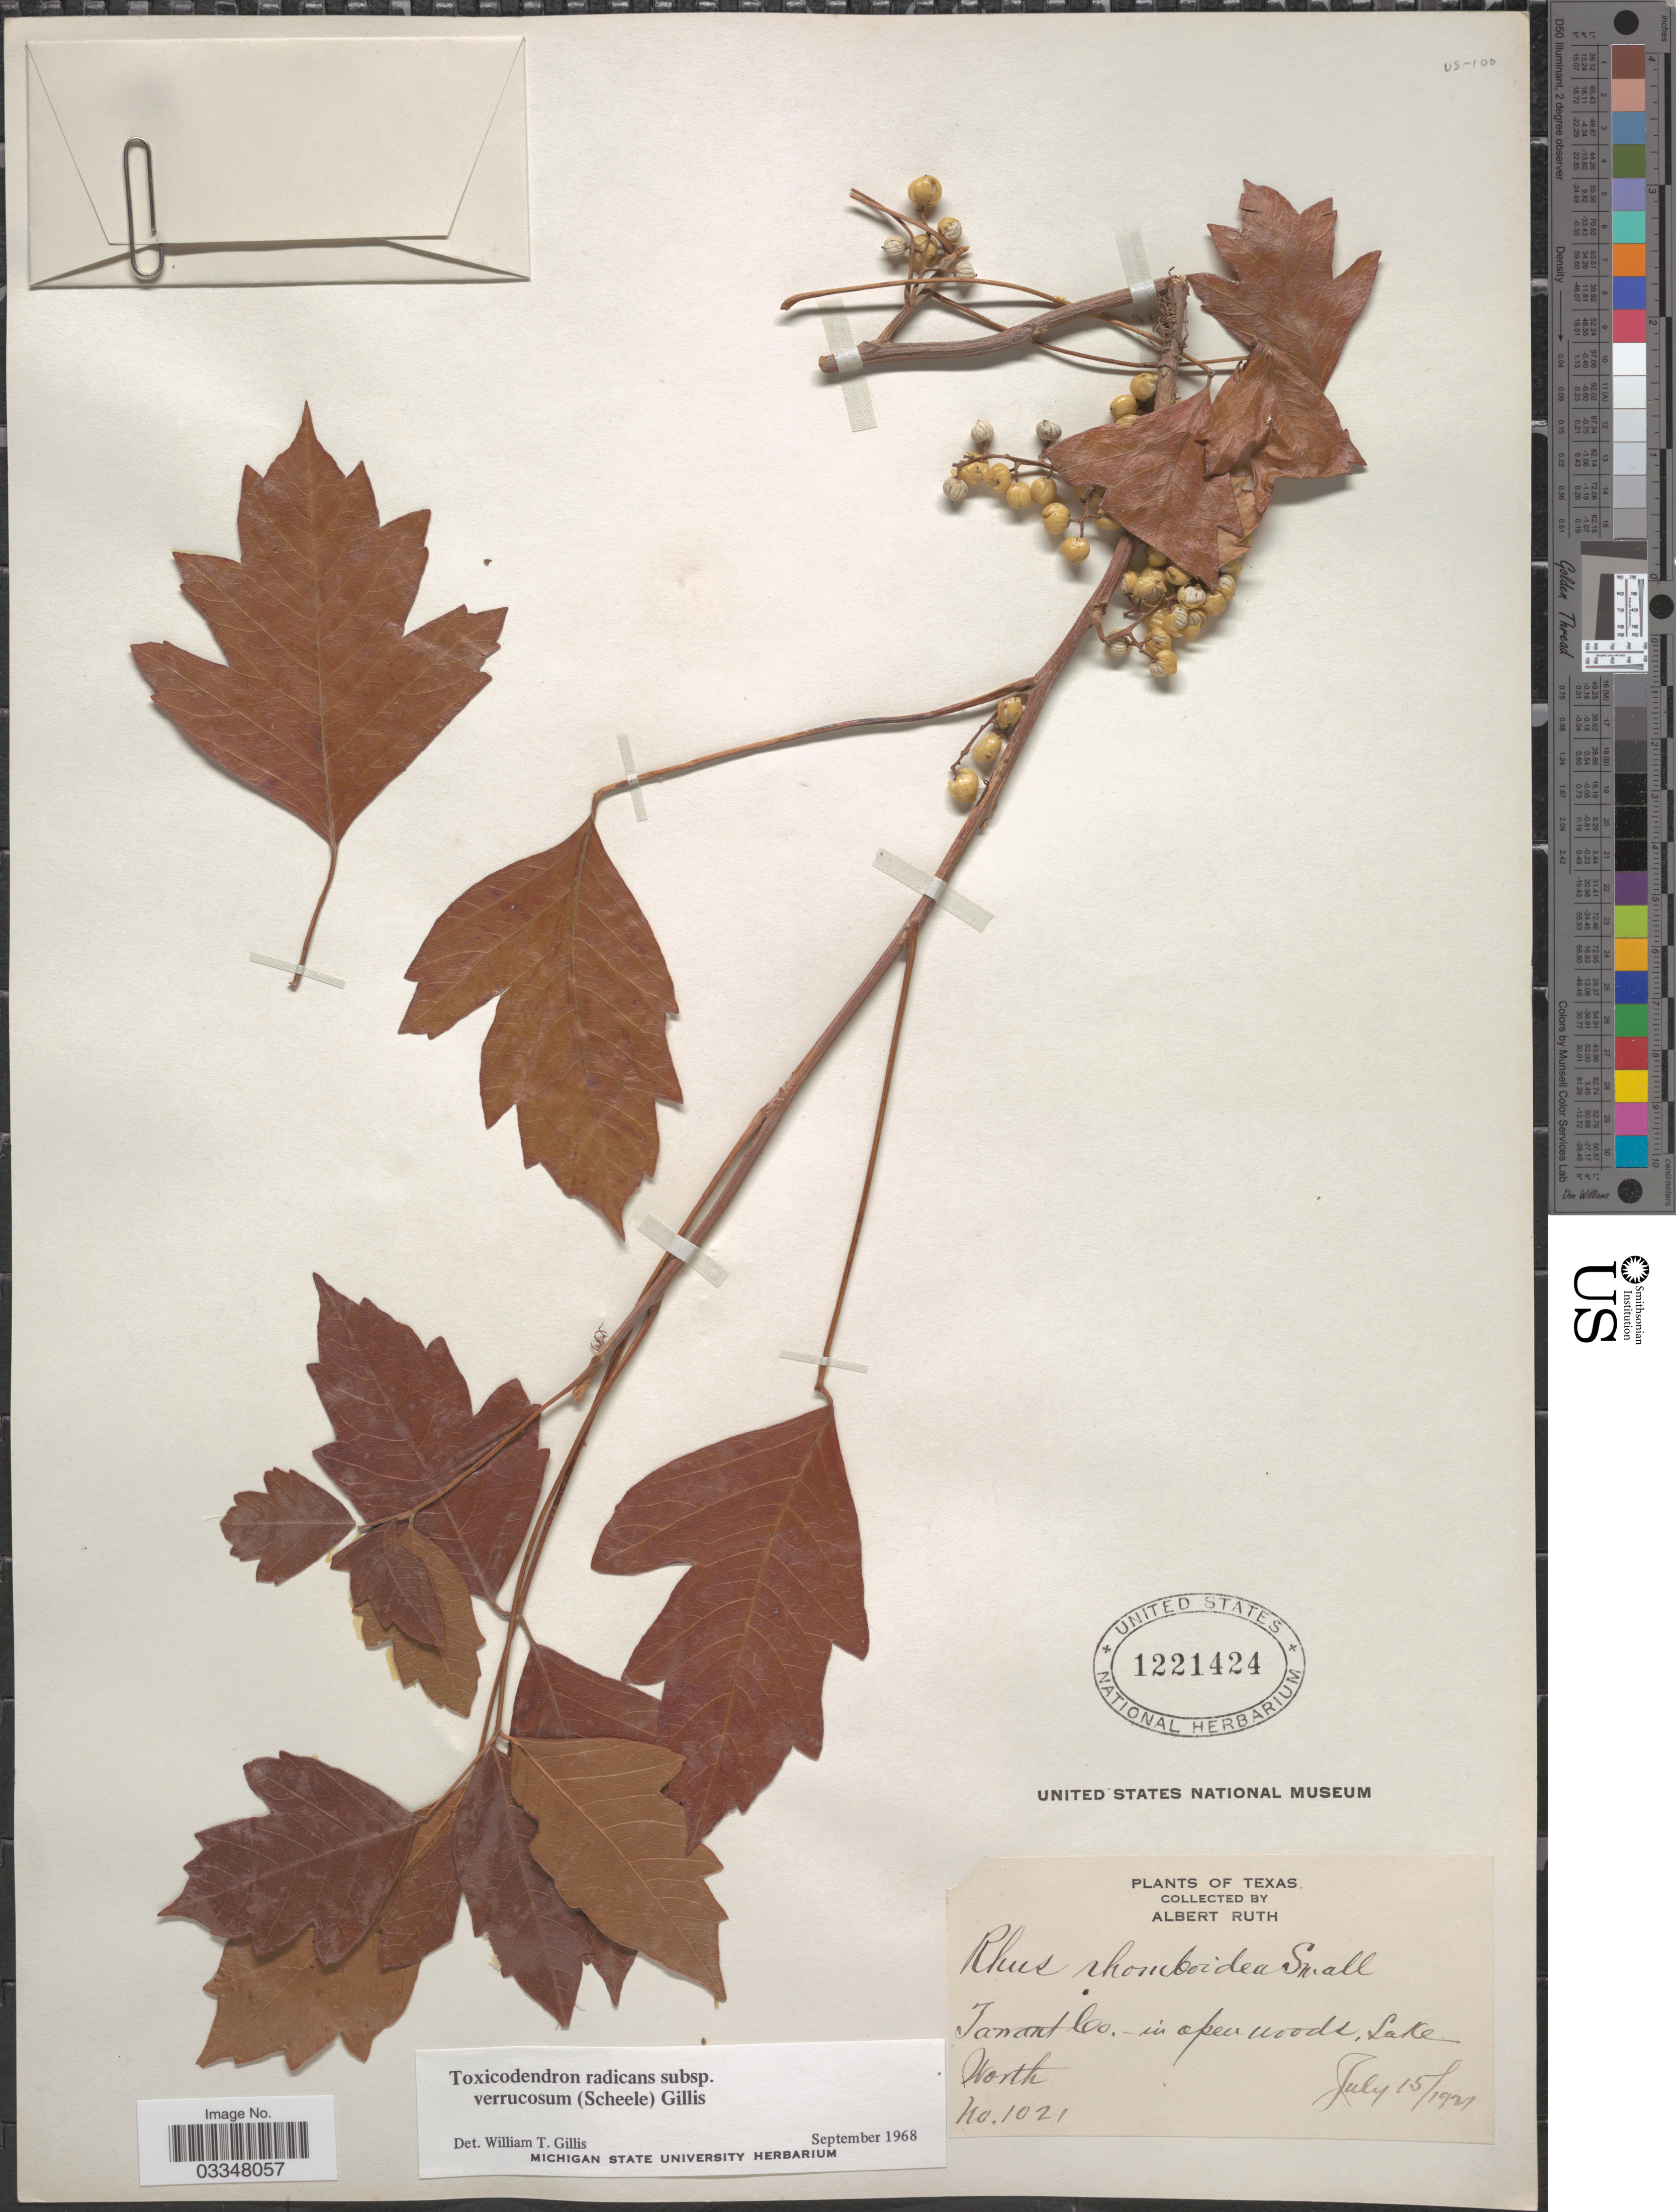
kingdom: Plantae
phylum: Tracheophyta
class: Magnoliopsida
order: Sapindales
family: Anacardiaceae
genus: Toxicodendron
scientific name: Toxicodendron radicans subsp. verrucosum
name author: (Scheele) Gillis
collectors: A. Ruth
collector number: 1021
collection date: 1921-07-15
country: United States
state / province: Texas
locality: Tarrant Co. Lake North.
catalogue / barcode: US 1221424